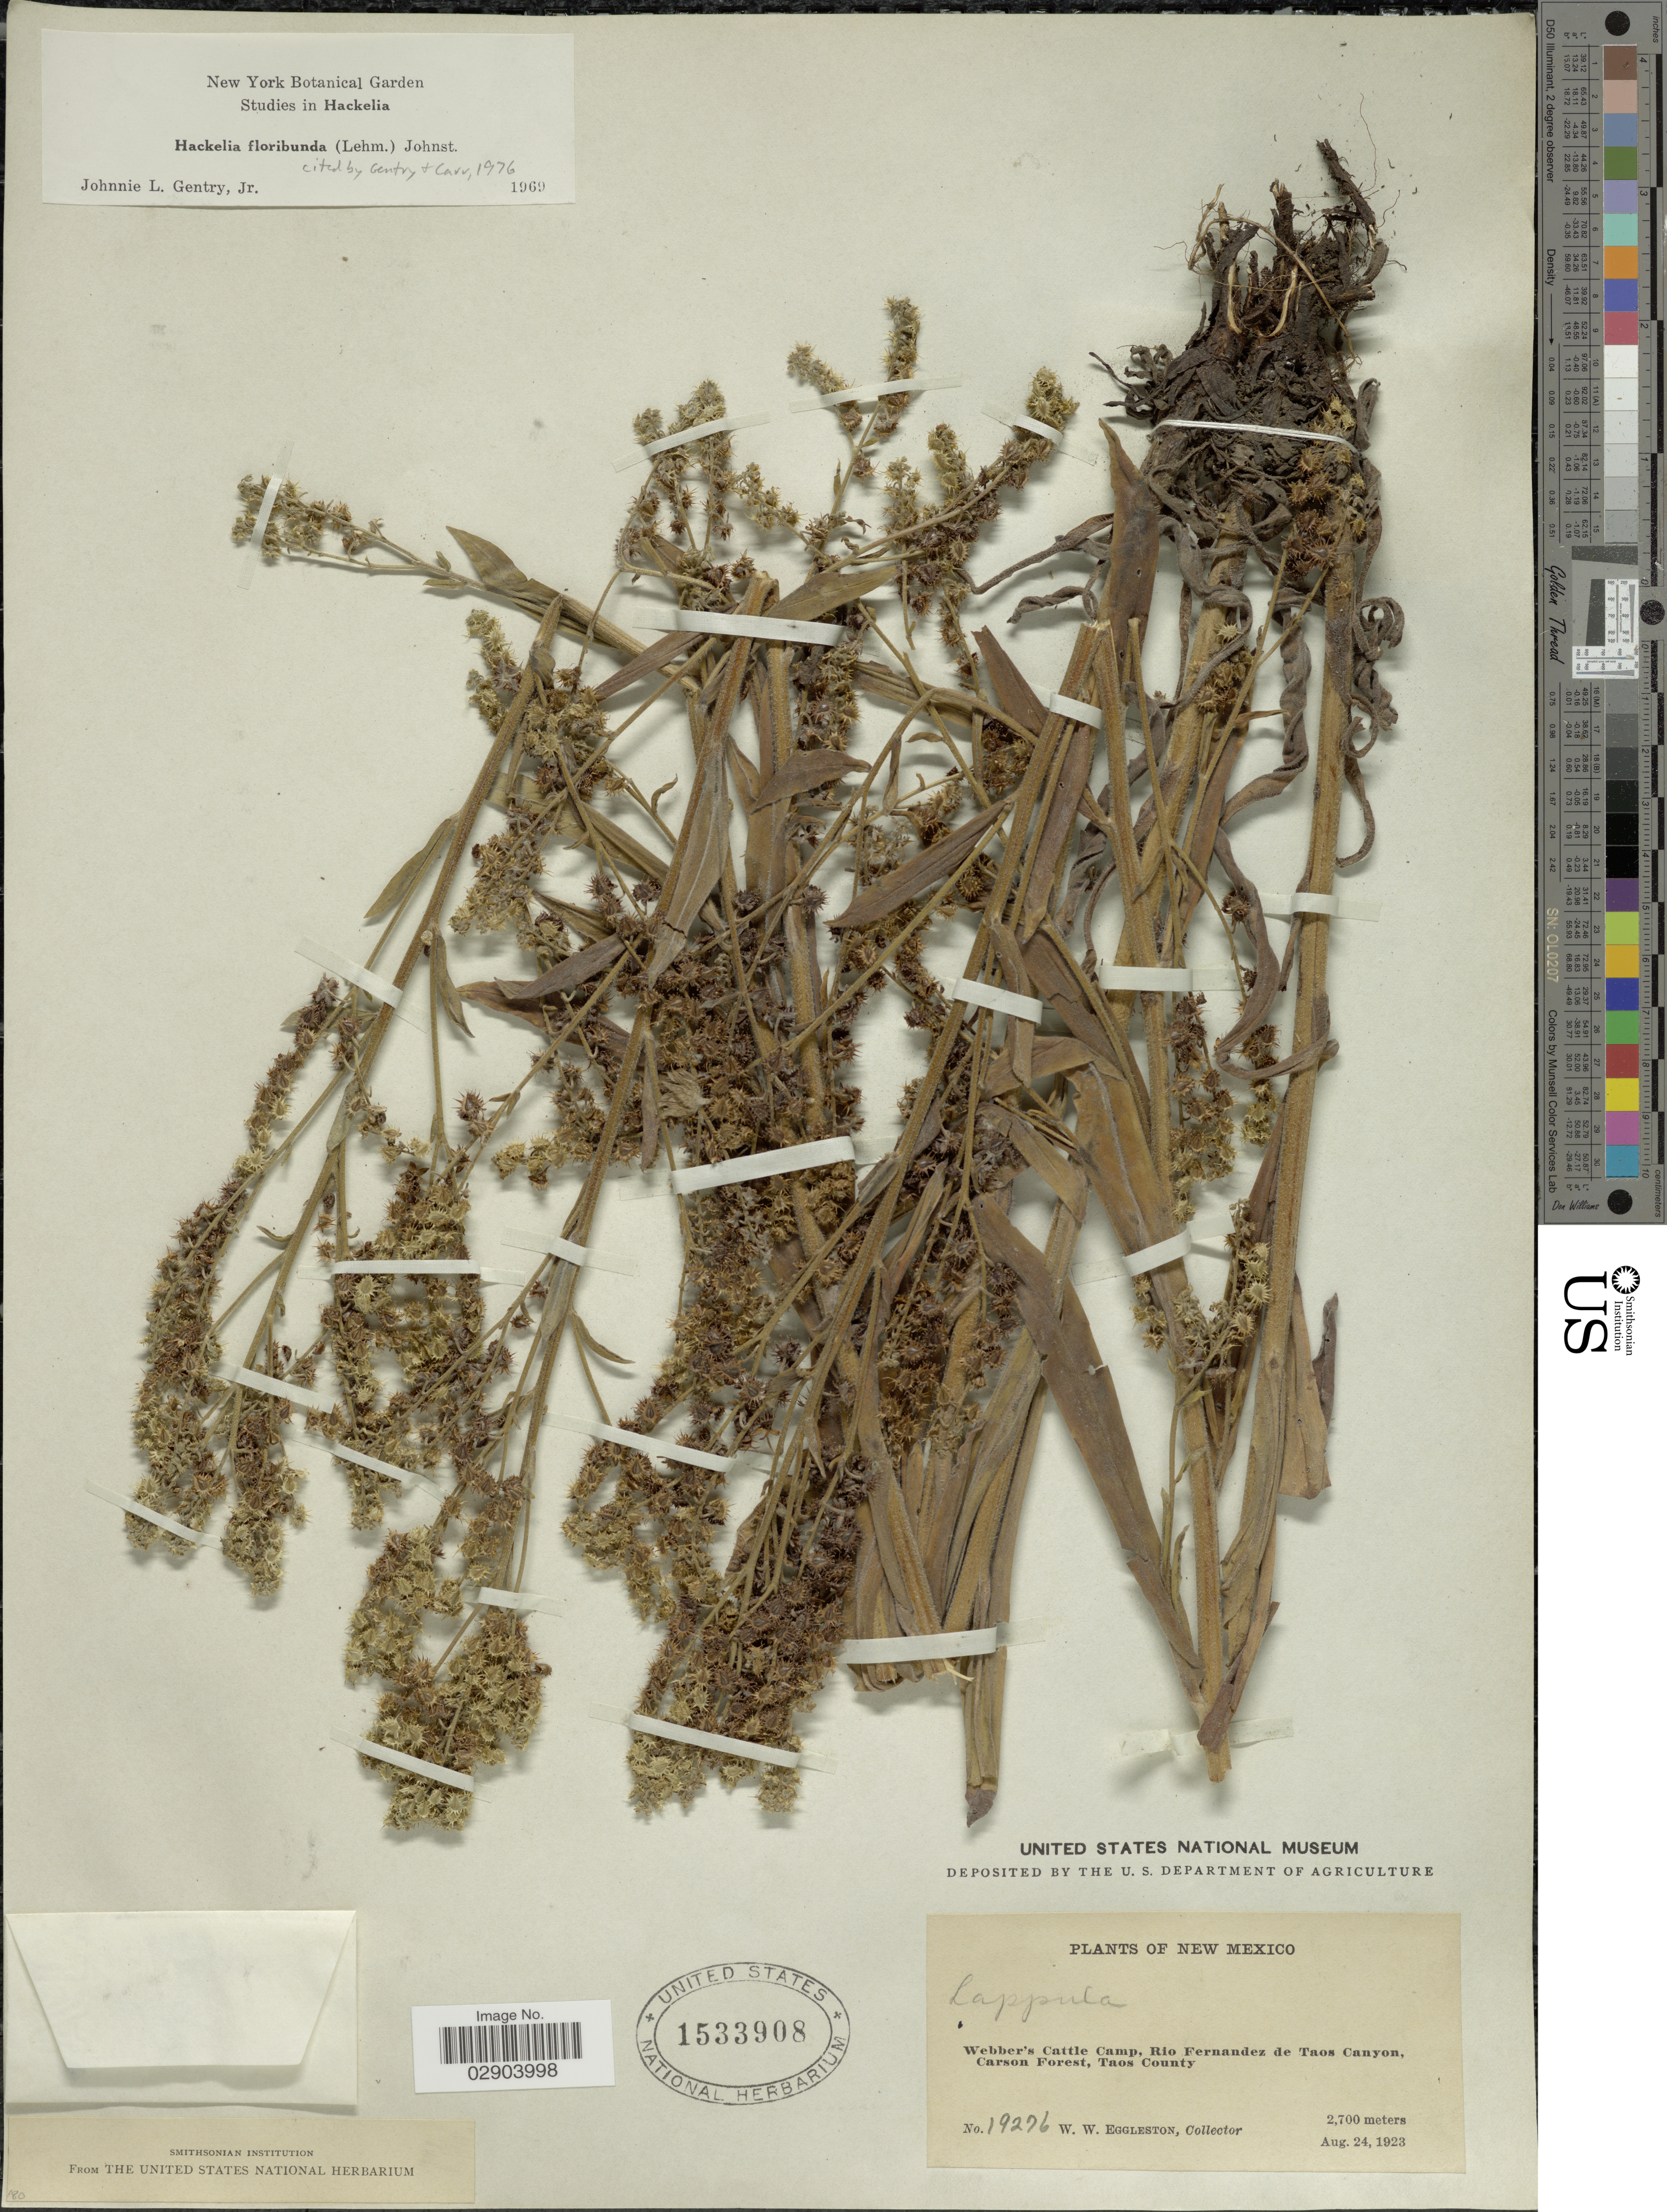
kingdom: Plantae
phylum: Tracheophyta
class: Magnoliopsida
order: Boraginales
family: Boraginaceae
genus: Hackelia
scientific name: Hackelia floribunda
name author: (Lehm.) I.M. Johnst.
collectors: W. W. Eggleston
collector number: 19276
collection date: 1923-08-24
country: United States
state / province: New Mexico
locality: Webber's Cattle Camp, Rio Fernandez de Taos Canyon, Carson Forest, Taos County.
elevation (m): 2700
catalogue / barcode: US 1533908